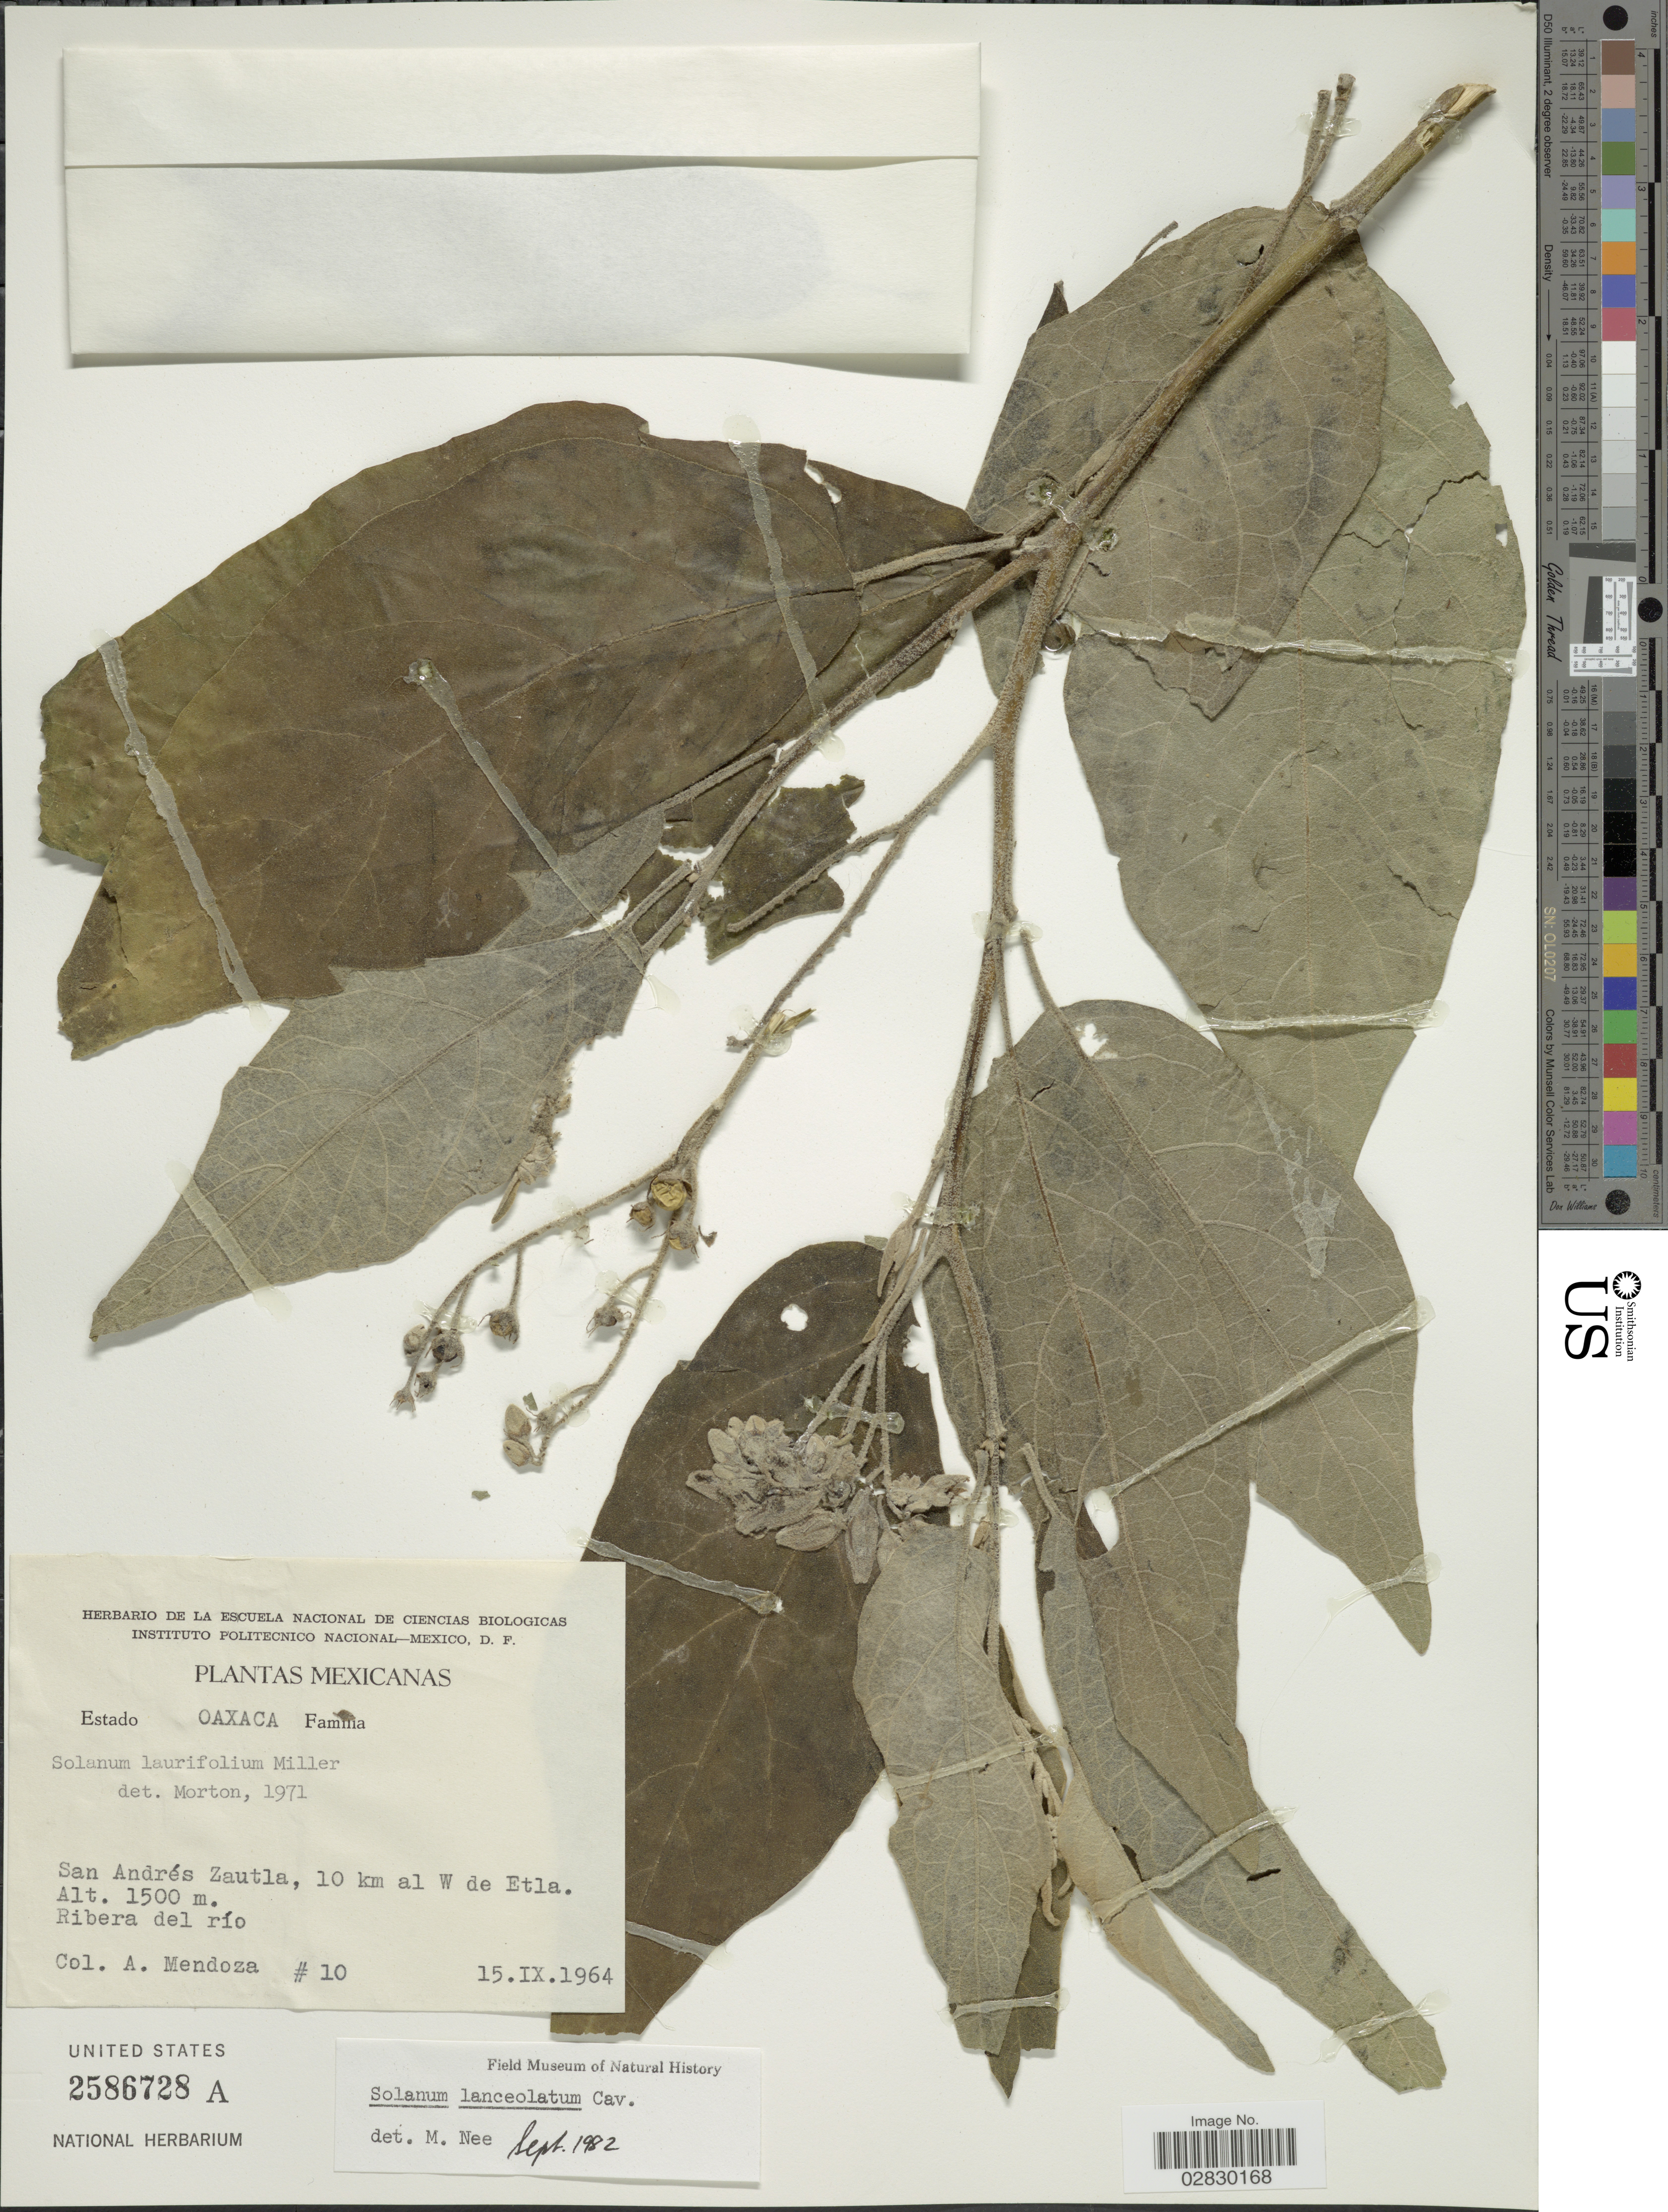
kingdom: Plantae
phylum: Tracheophyta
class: Magnoliopsida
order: Solanales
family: Solanaceae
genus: Solanum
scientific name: Solanum lanceolatum Berthault, nom. illeg.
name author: Berthault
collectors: A. Mendoza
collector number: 10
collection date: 1964-09-15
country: Mexico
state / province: Oaxaca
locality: San Andrés Zautla, 10 km al W de Etla. Ribera del río.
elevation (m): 1500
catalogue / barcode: US 2586728A